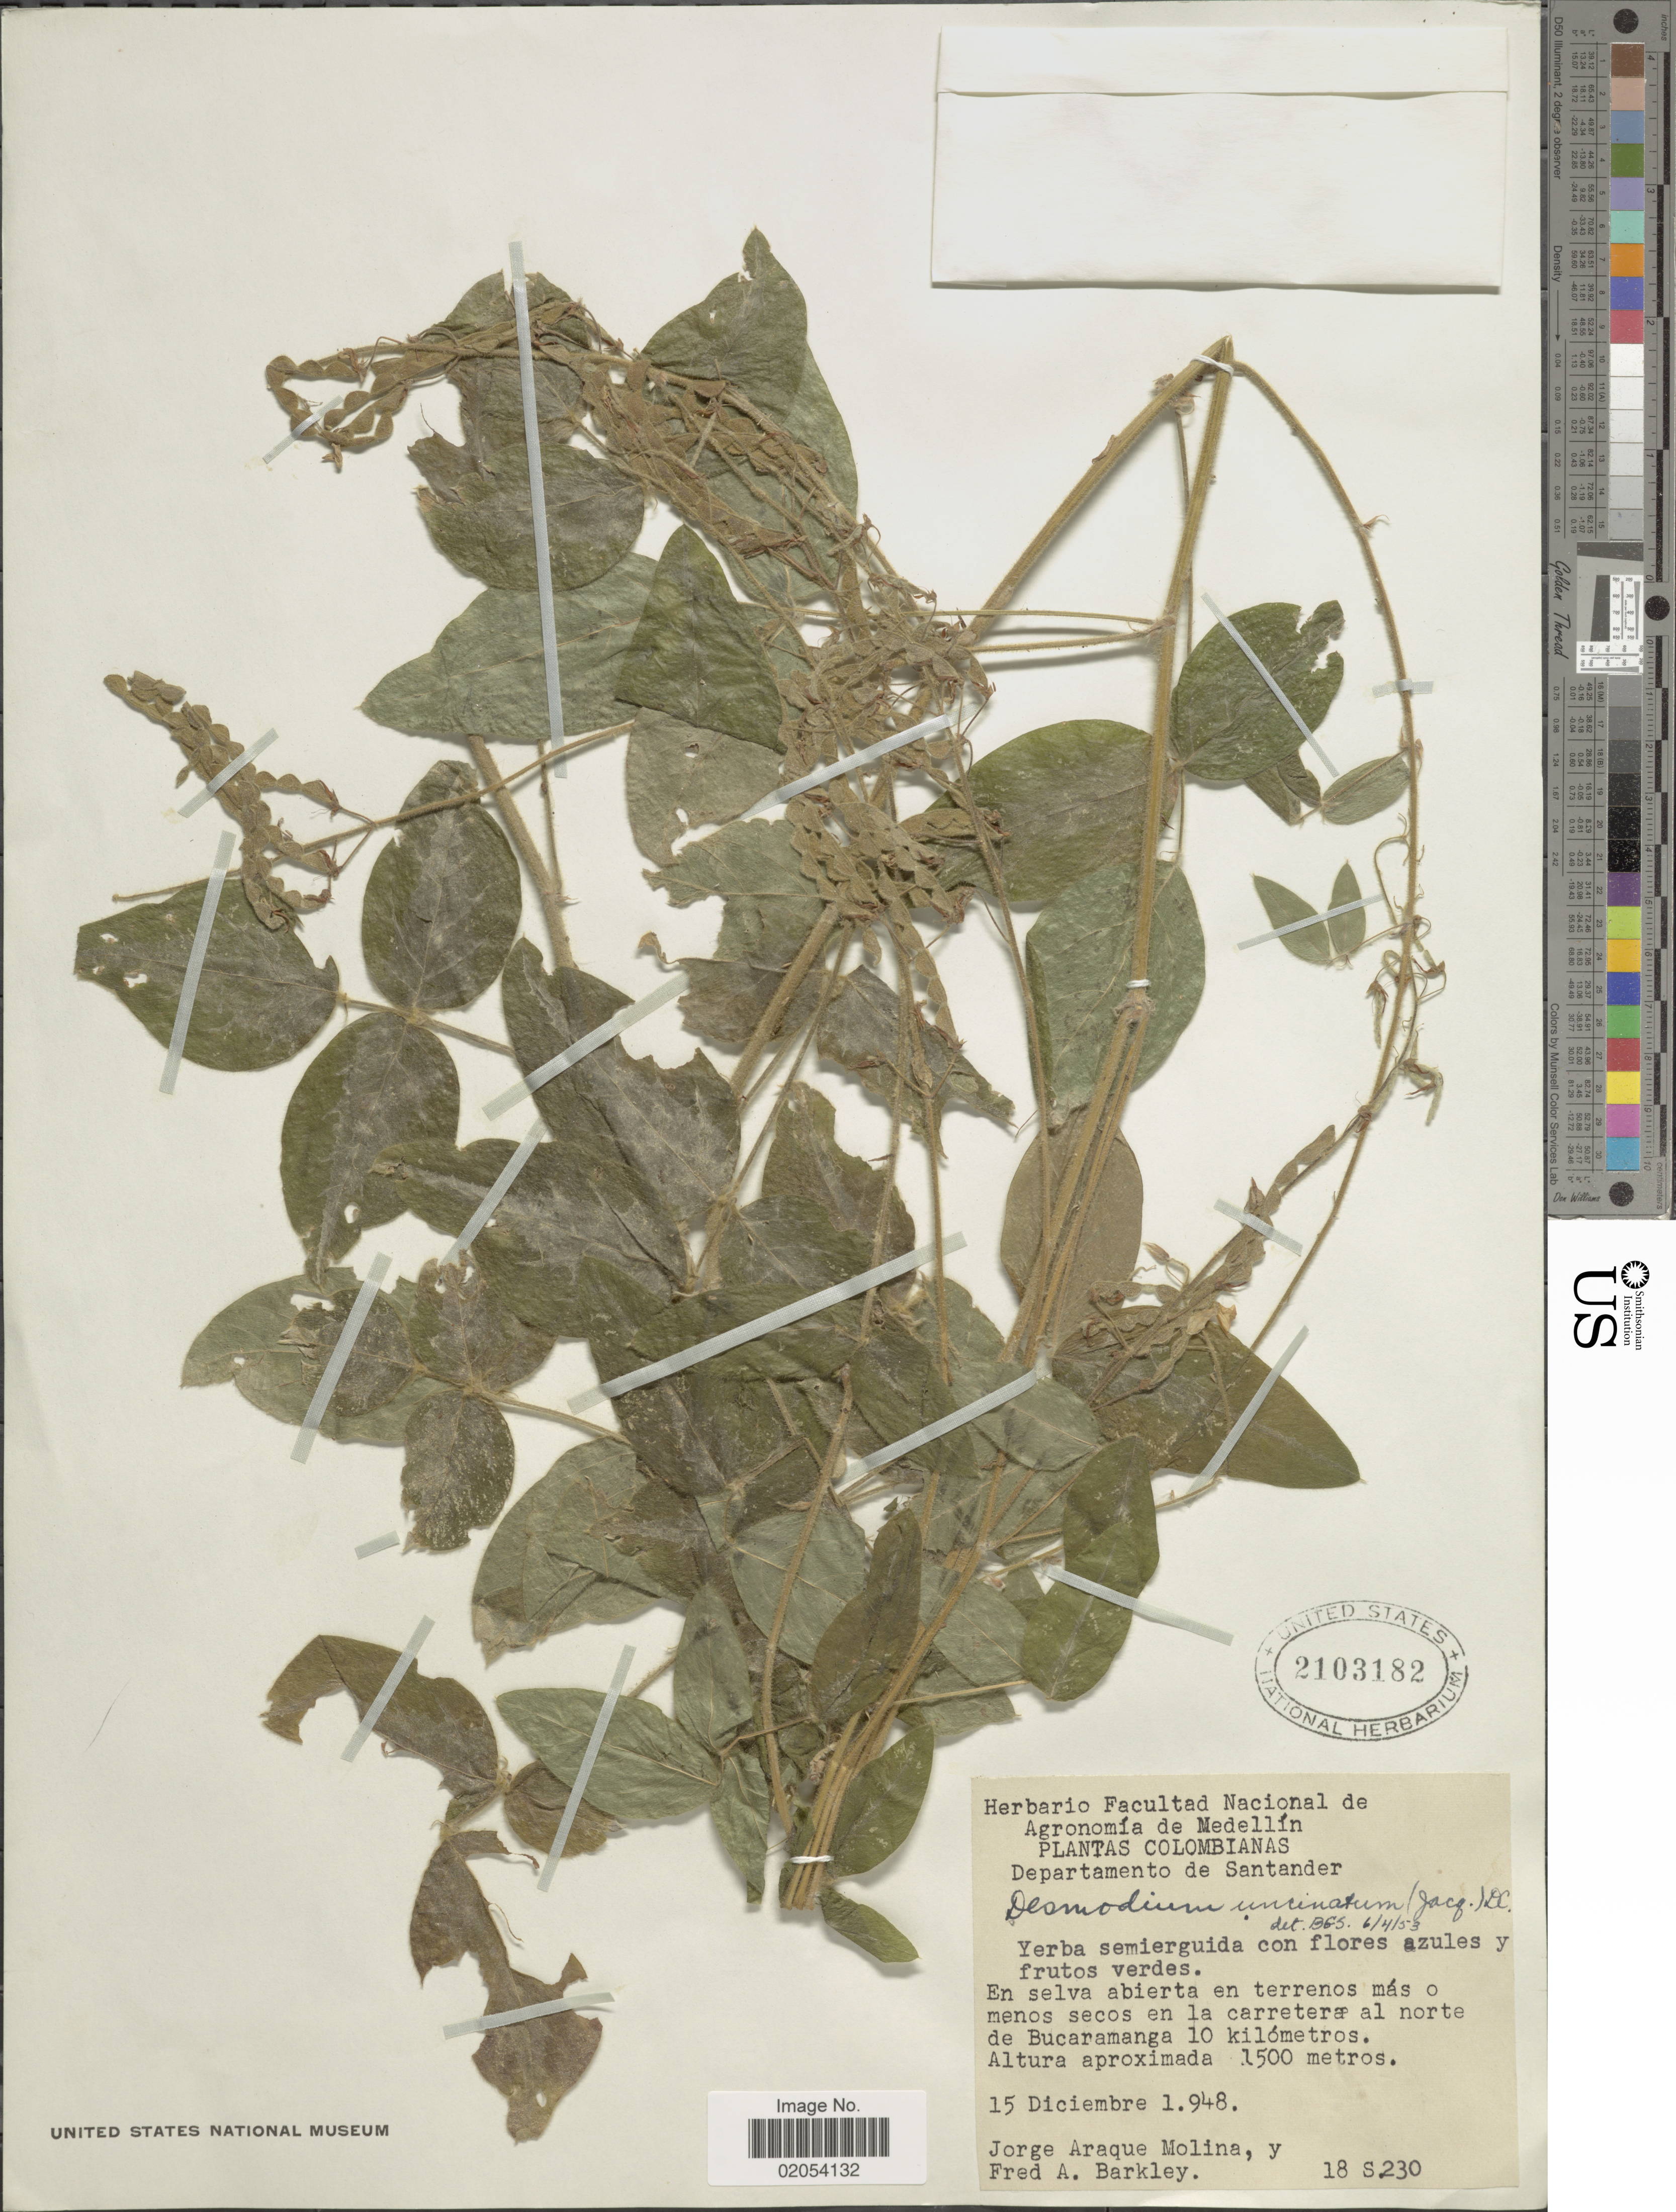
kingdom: Plantae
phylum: Tracheophyta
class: Magnoliopsida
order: Fabales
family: Fabaceae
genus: Desmodium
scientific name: Desmodium uncinatum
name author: (Jacq.) DC.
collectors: J. Araque Molina & F. A. Barkley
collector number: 18S230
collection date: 1948-12-15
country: Colombia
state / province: Santander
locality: En la carretera al norte de Bucaramanga 10 kilometros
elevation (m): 1500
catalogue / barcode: US 2103182